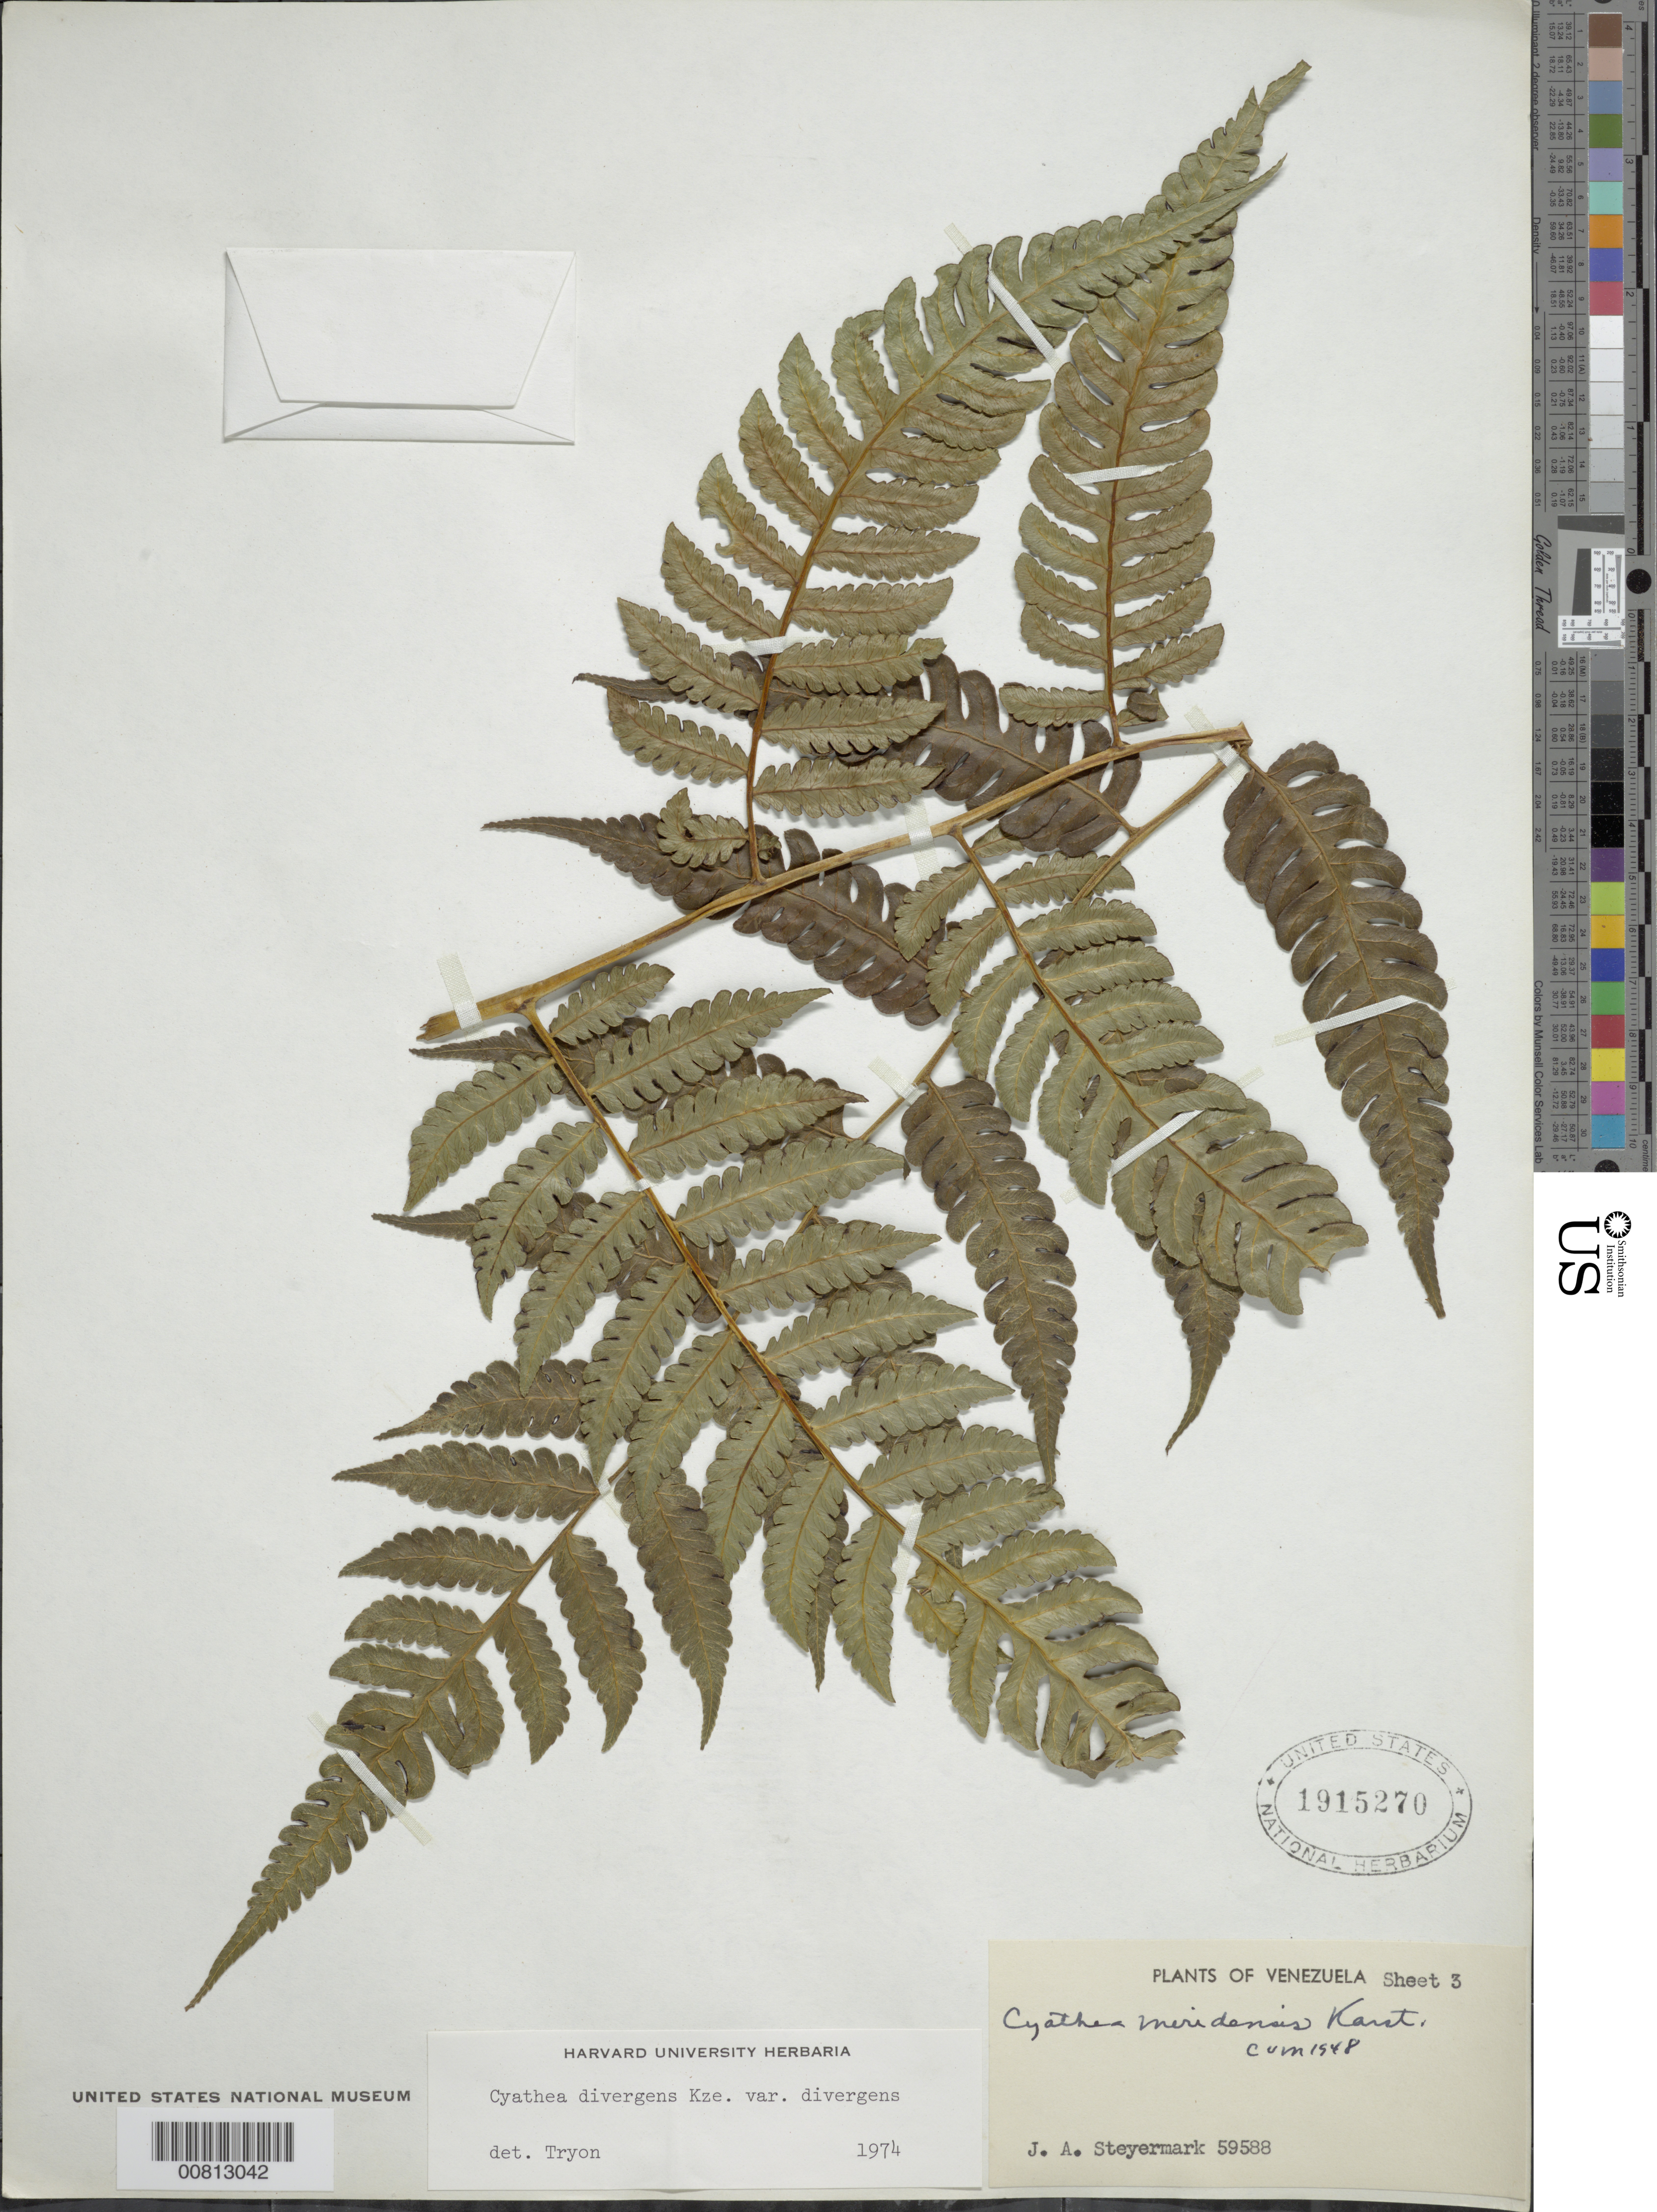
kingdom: Plantae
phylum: Tracheophyta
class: Polypodiopsida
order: Cyatheales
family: Cyatheaceae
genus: Cyathea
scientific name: Cyathea divergens var. divergens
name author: Kunze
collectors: J. Steyermark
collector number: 59588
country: Venezuela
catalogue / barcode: US 1915270